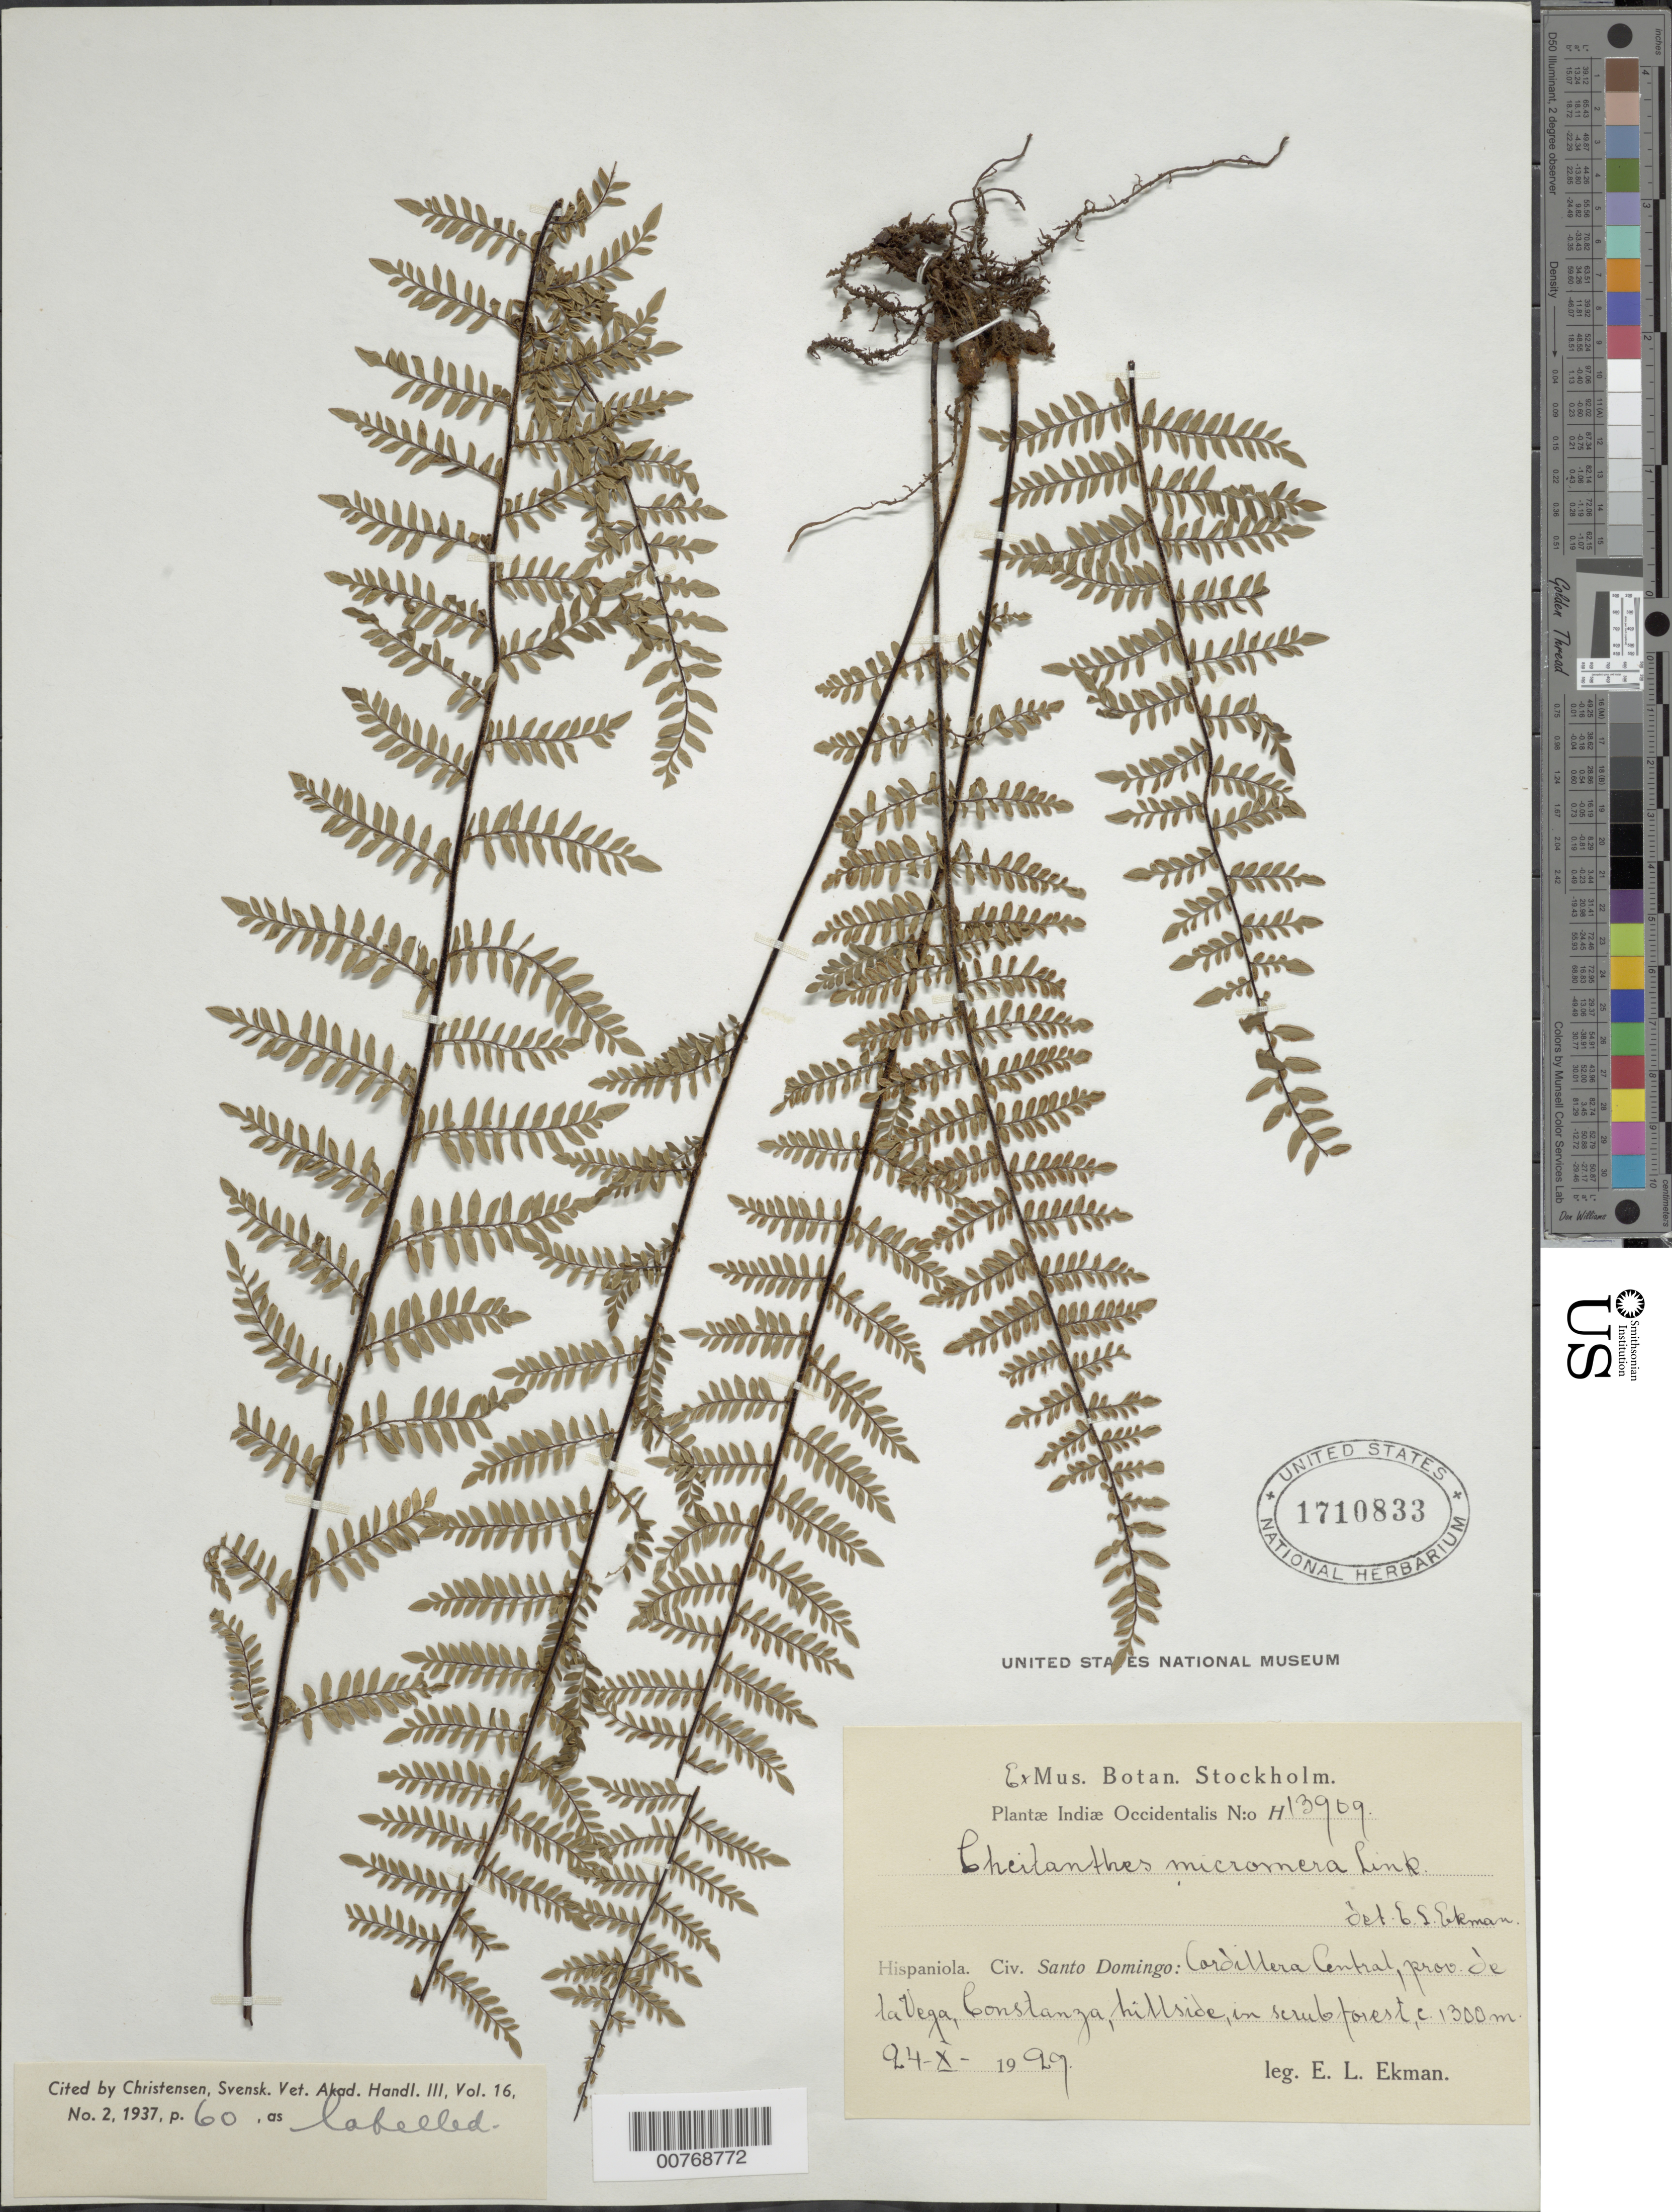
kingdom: Plantae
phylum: Tracheophyta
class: Polypodiopsida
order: Polypodiales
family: Pteridaceae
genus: Myriopteris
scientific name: Myriopteris notholaenoides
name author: (Desv.) Grusz & Windham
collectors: E. L. Ekman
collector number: H 13909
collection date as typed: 24 Oct 1929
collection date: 1929-10-24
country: Dominican Republic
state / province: La Vega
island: Hispaniola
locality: Santo Domingo, Cordillera Central, Provincia de La Vega, Constanza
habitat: Hillside, scrub forest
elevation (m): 1300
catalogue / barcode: US 1710833